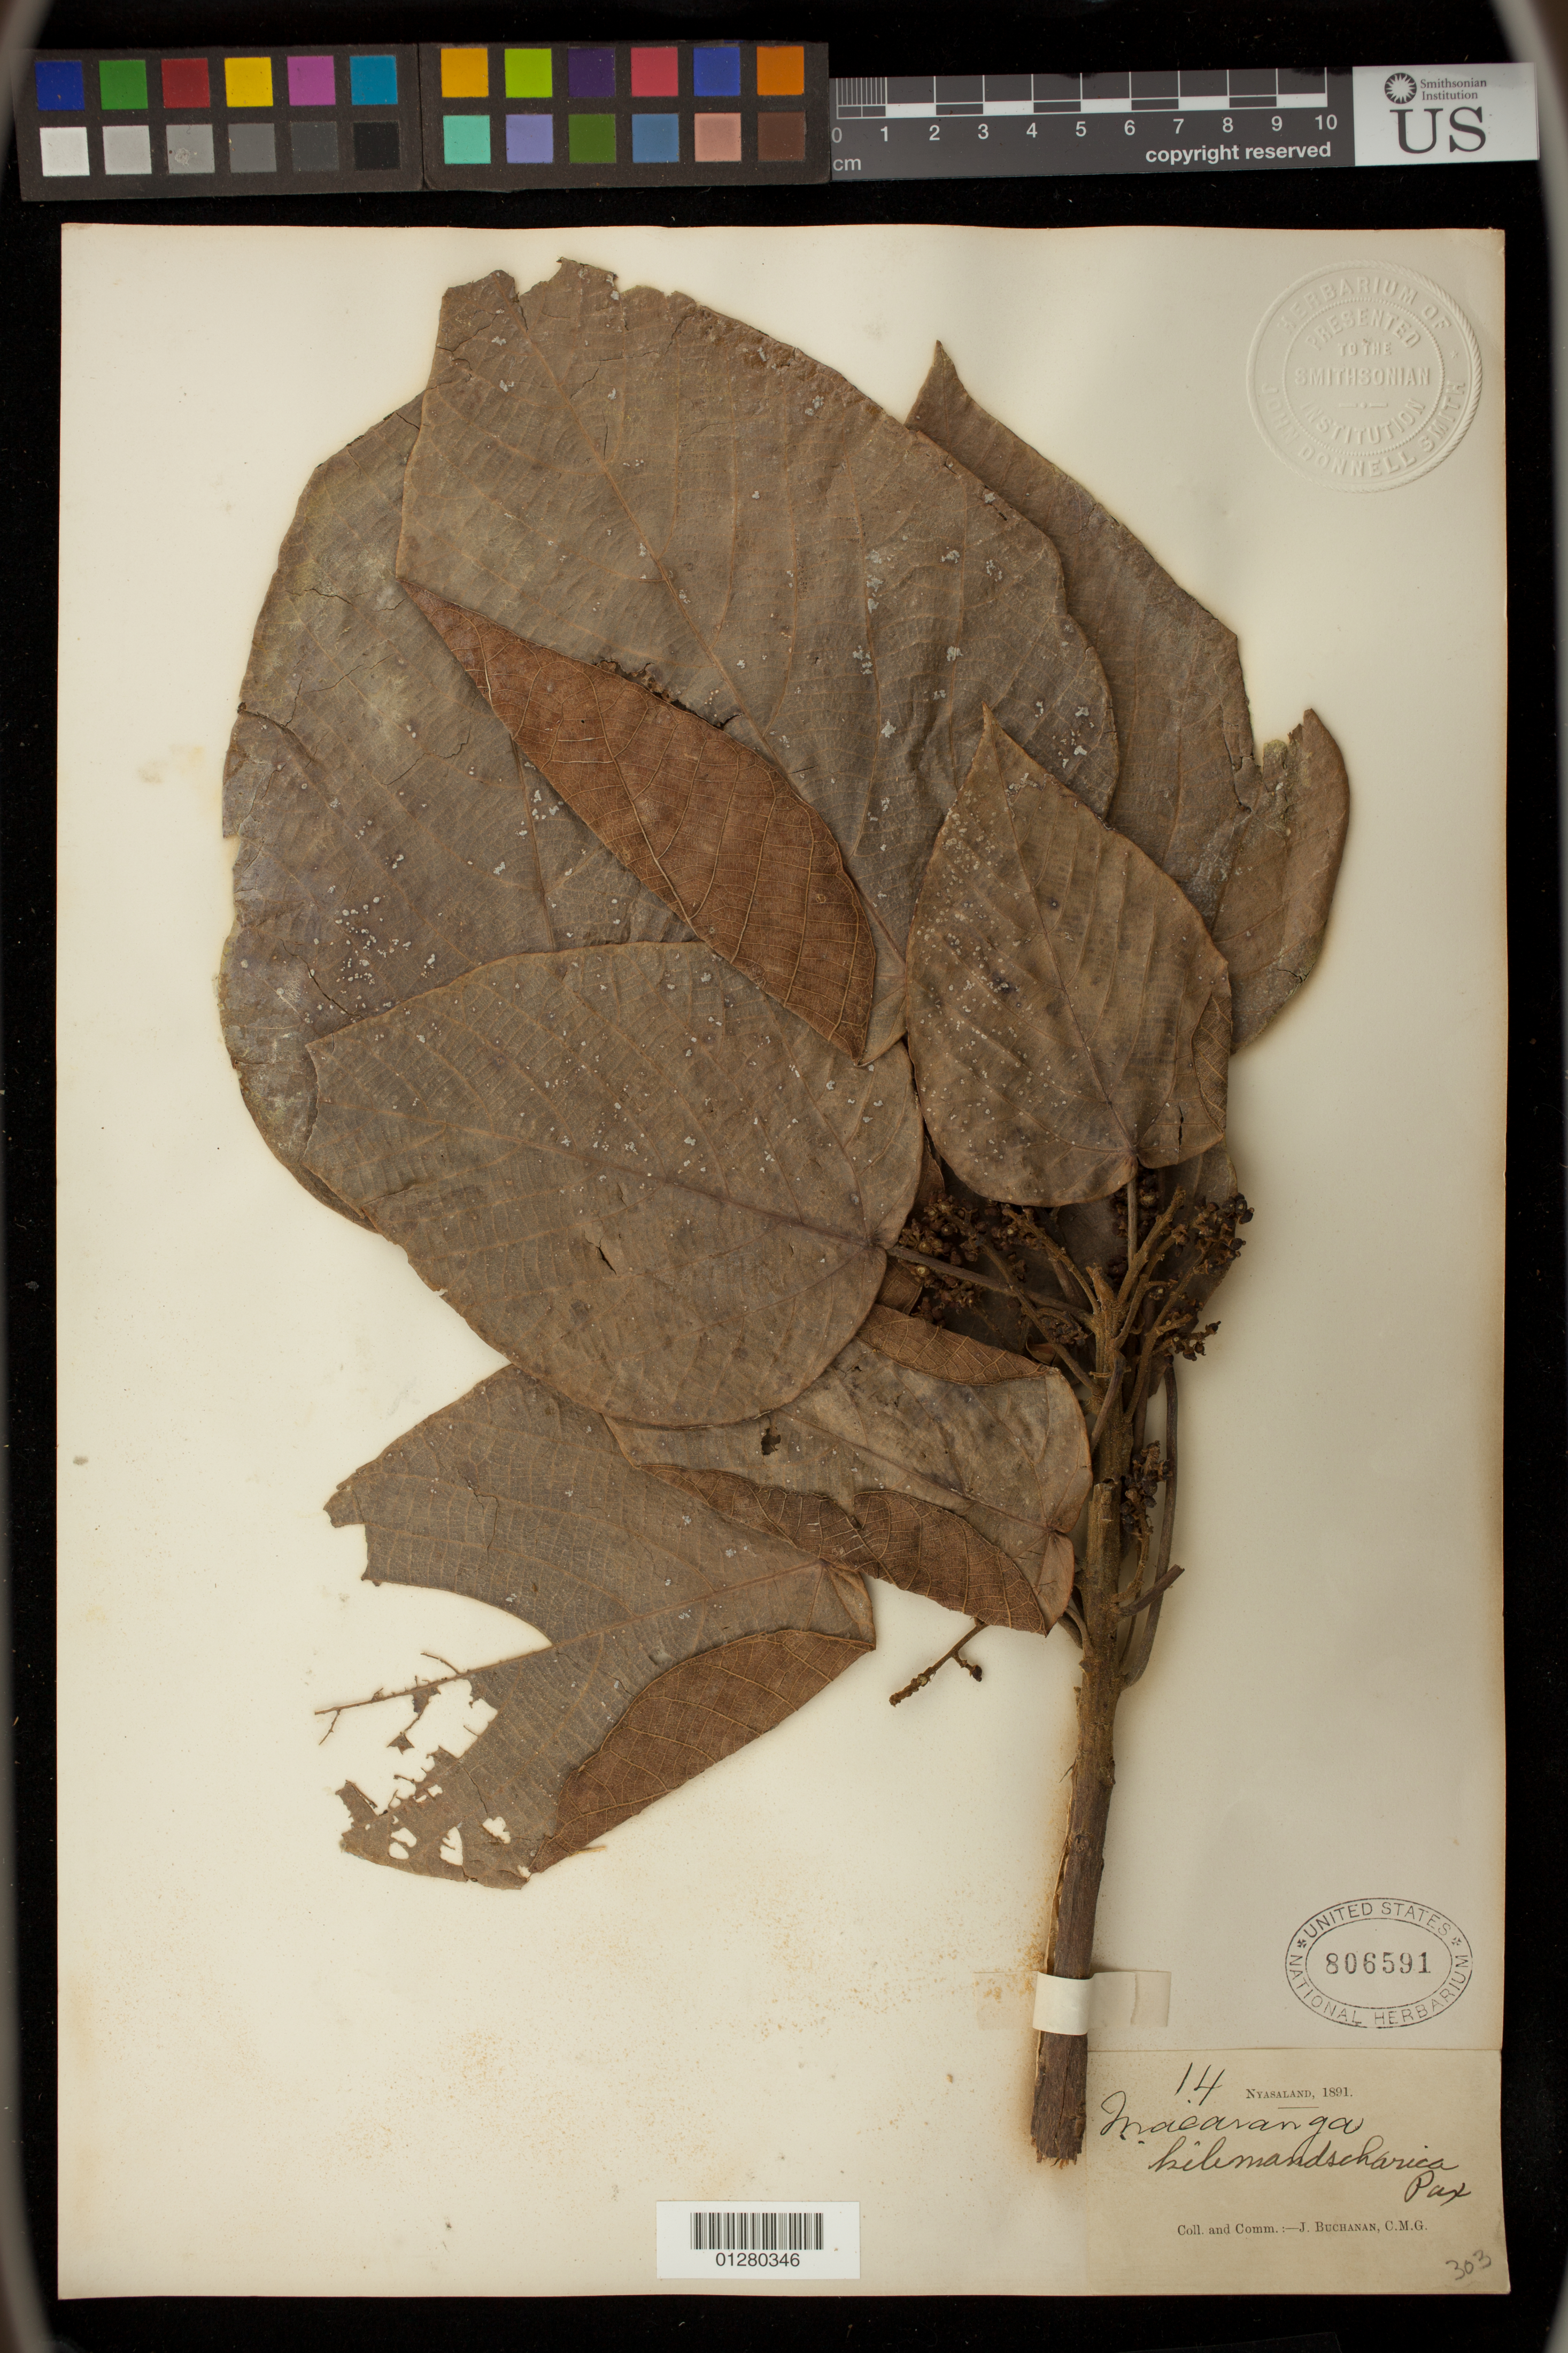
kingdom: Plantae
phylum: Tracheophyta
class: Magnoliopsida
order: Malpighiales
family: Euphorbiaceae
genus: Macaranga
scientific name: Macaranga kilimandscharica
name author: Pax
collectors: J. Buchanan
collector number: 303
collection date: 1891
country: Malawi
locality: Nyasaland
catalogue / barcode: US 806591